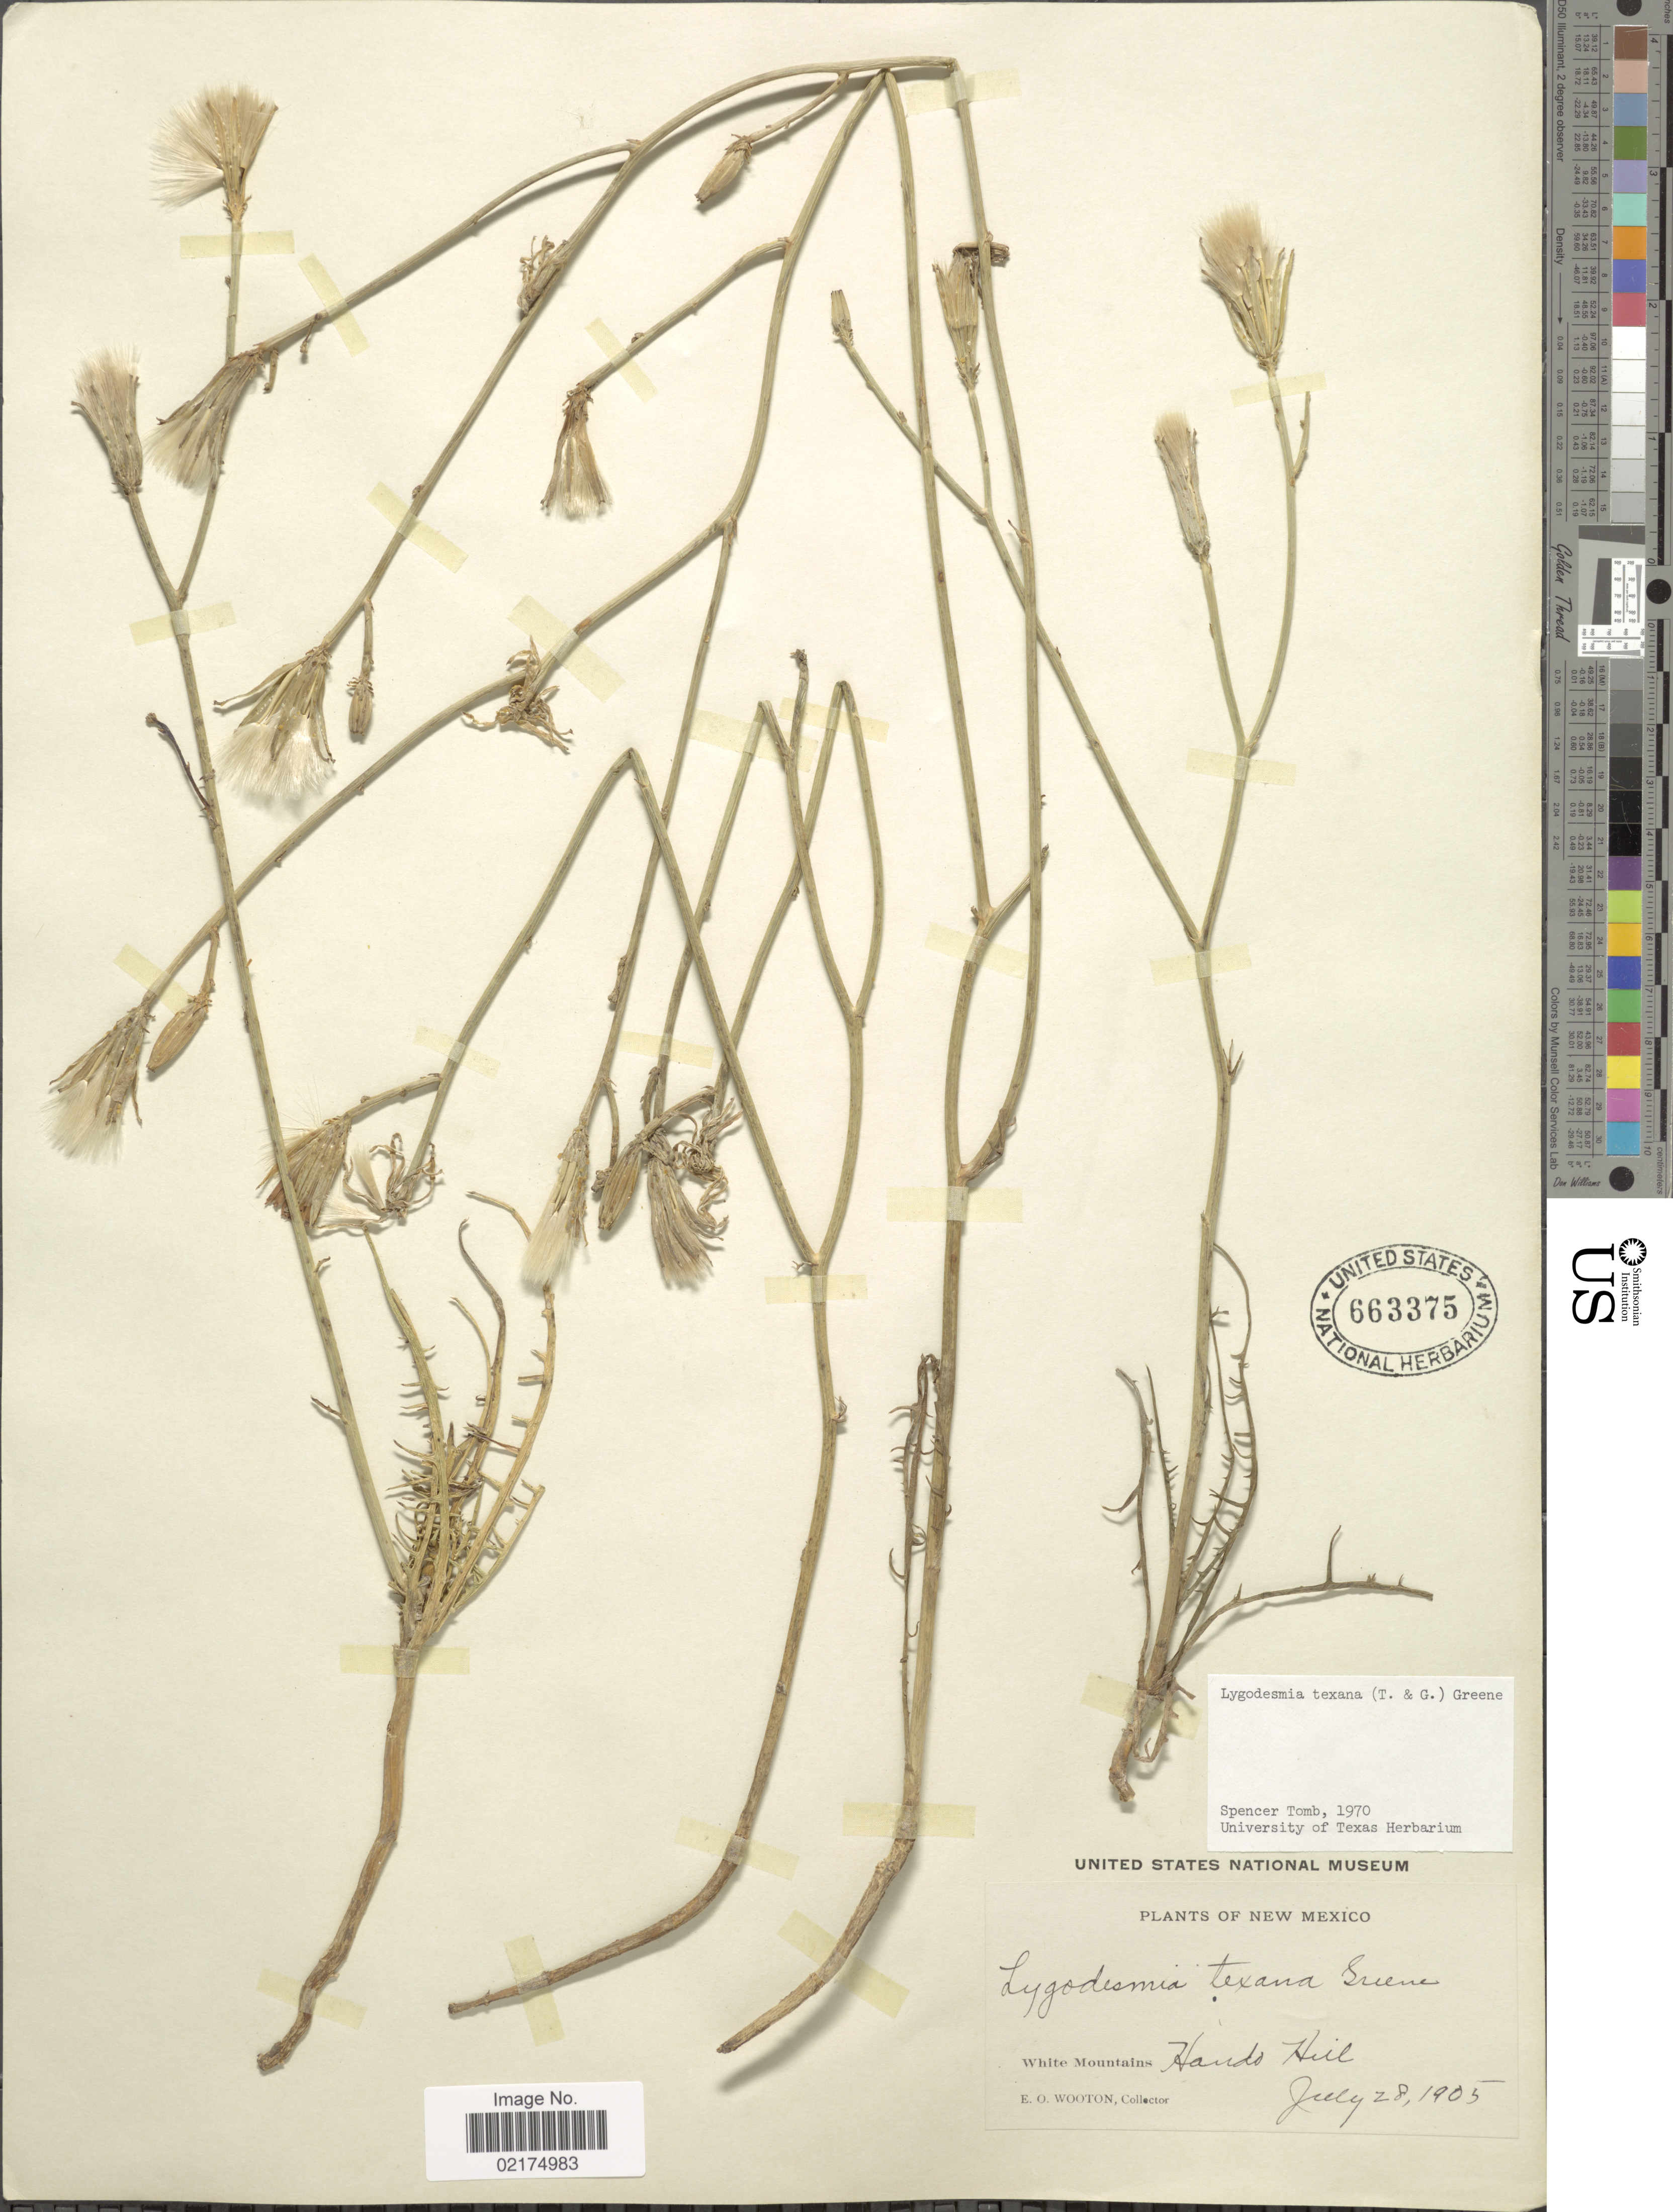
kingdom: Plantae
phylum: Tracheophyta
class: Magnoliopsida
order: Asterales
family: Asteraceae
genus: Lygodesmia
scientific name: Lygodesmia texana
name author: (Torr. & A. Gray) Greene ex Small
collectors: E. O. Wooton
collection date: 1905-07-28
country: United States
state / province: New Mexico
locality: White Mountains, Hands Hill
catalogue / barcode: US 663375